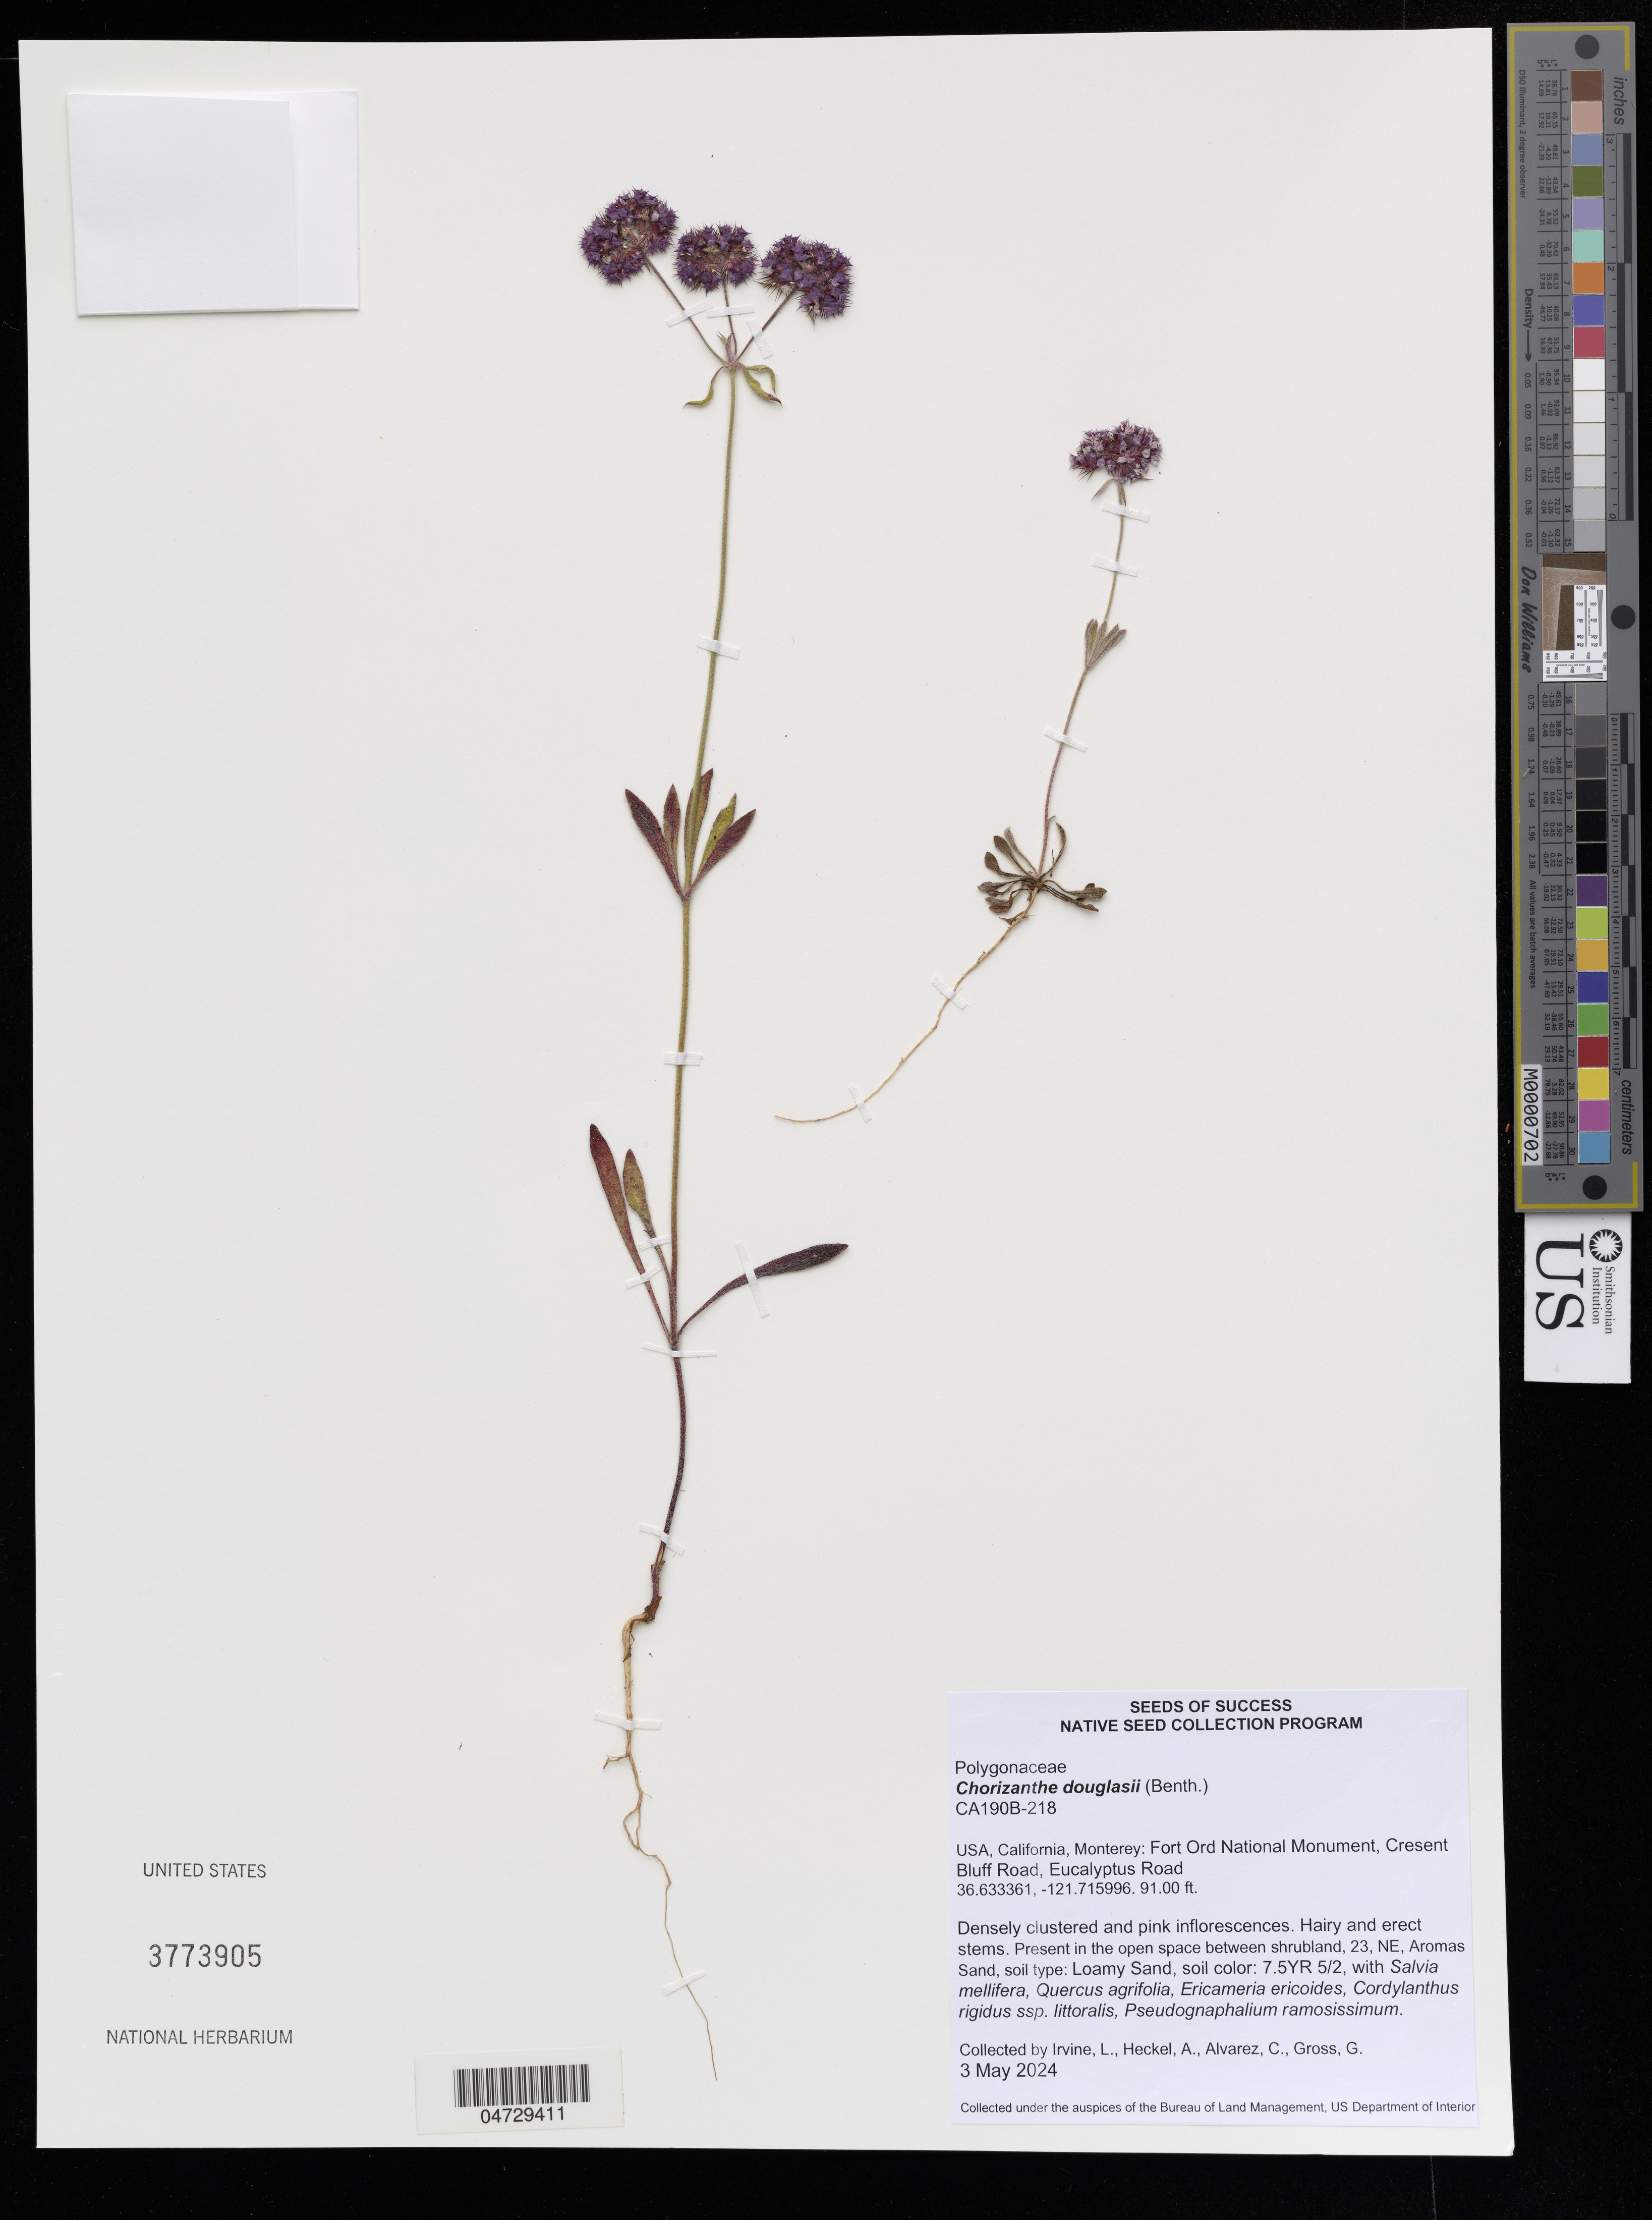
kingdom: Plantae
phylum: Tracheophyta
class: Magnoliopsida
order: Caryophyllales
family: Polygonaceae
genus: Chorizanthe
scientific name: Chorizanthe douglasii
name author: Benth.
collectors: L. Irvine, A. Heckel, C. Alvarez & G. Gross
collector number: CA190-B-218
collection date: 2024-05-03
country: United States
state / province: California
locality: Monterey: Fort Ord National Monument, Cresent Bluff Road, Eucalyptus Road.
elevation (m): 27.74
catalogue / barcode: US 3773905